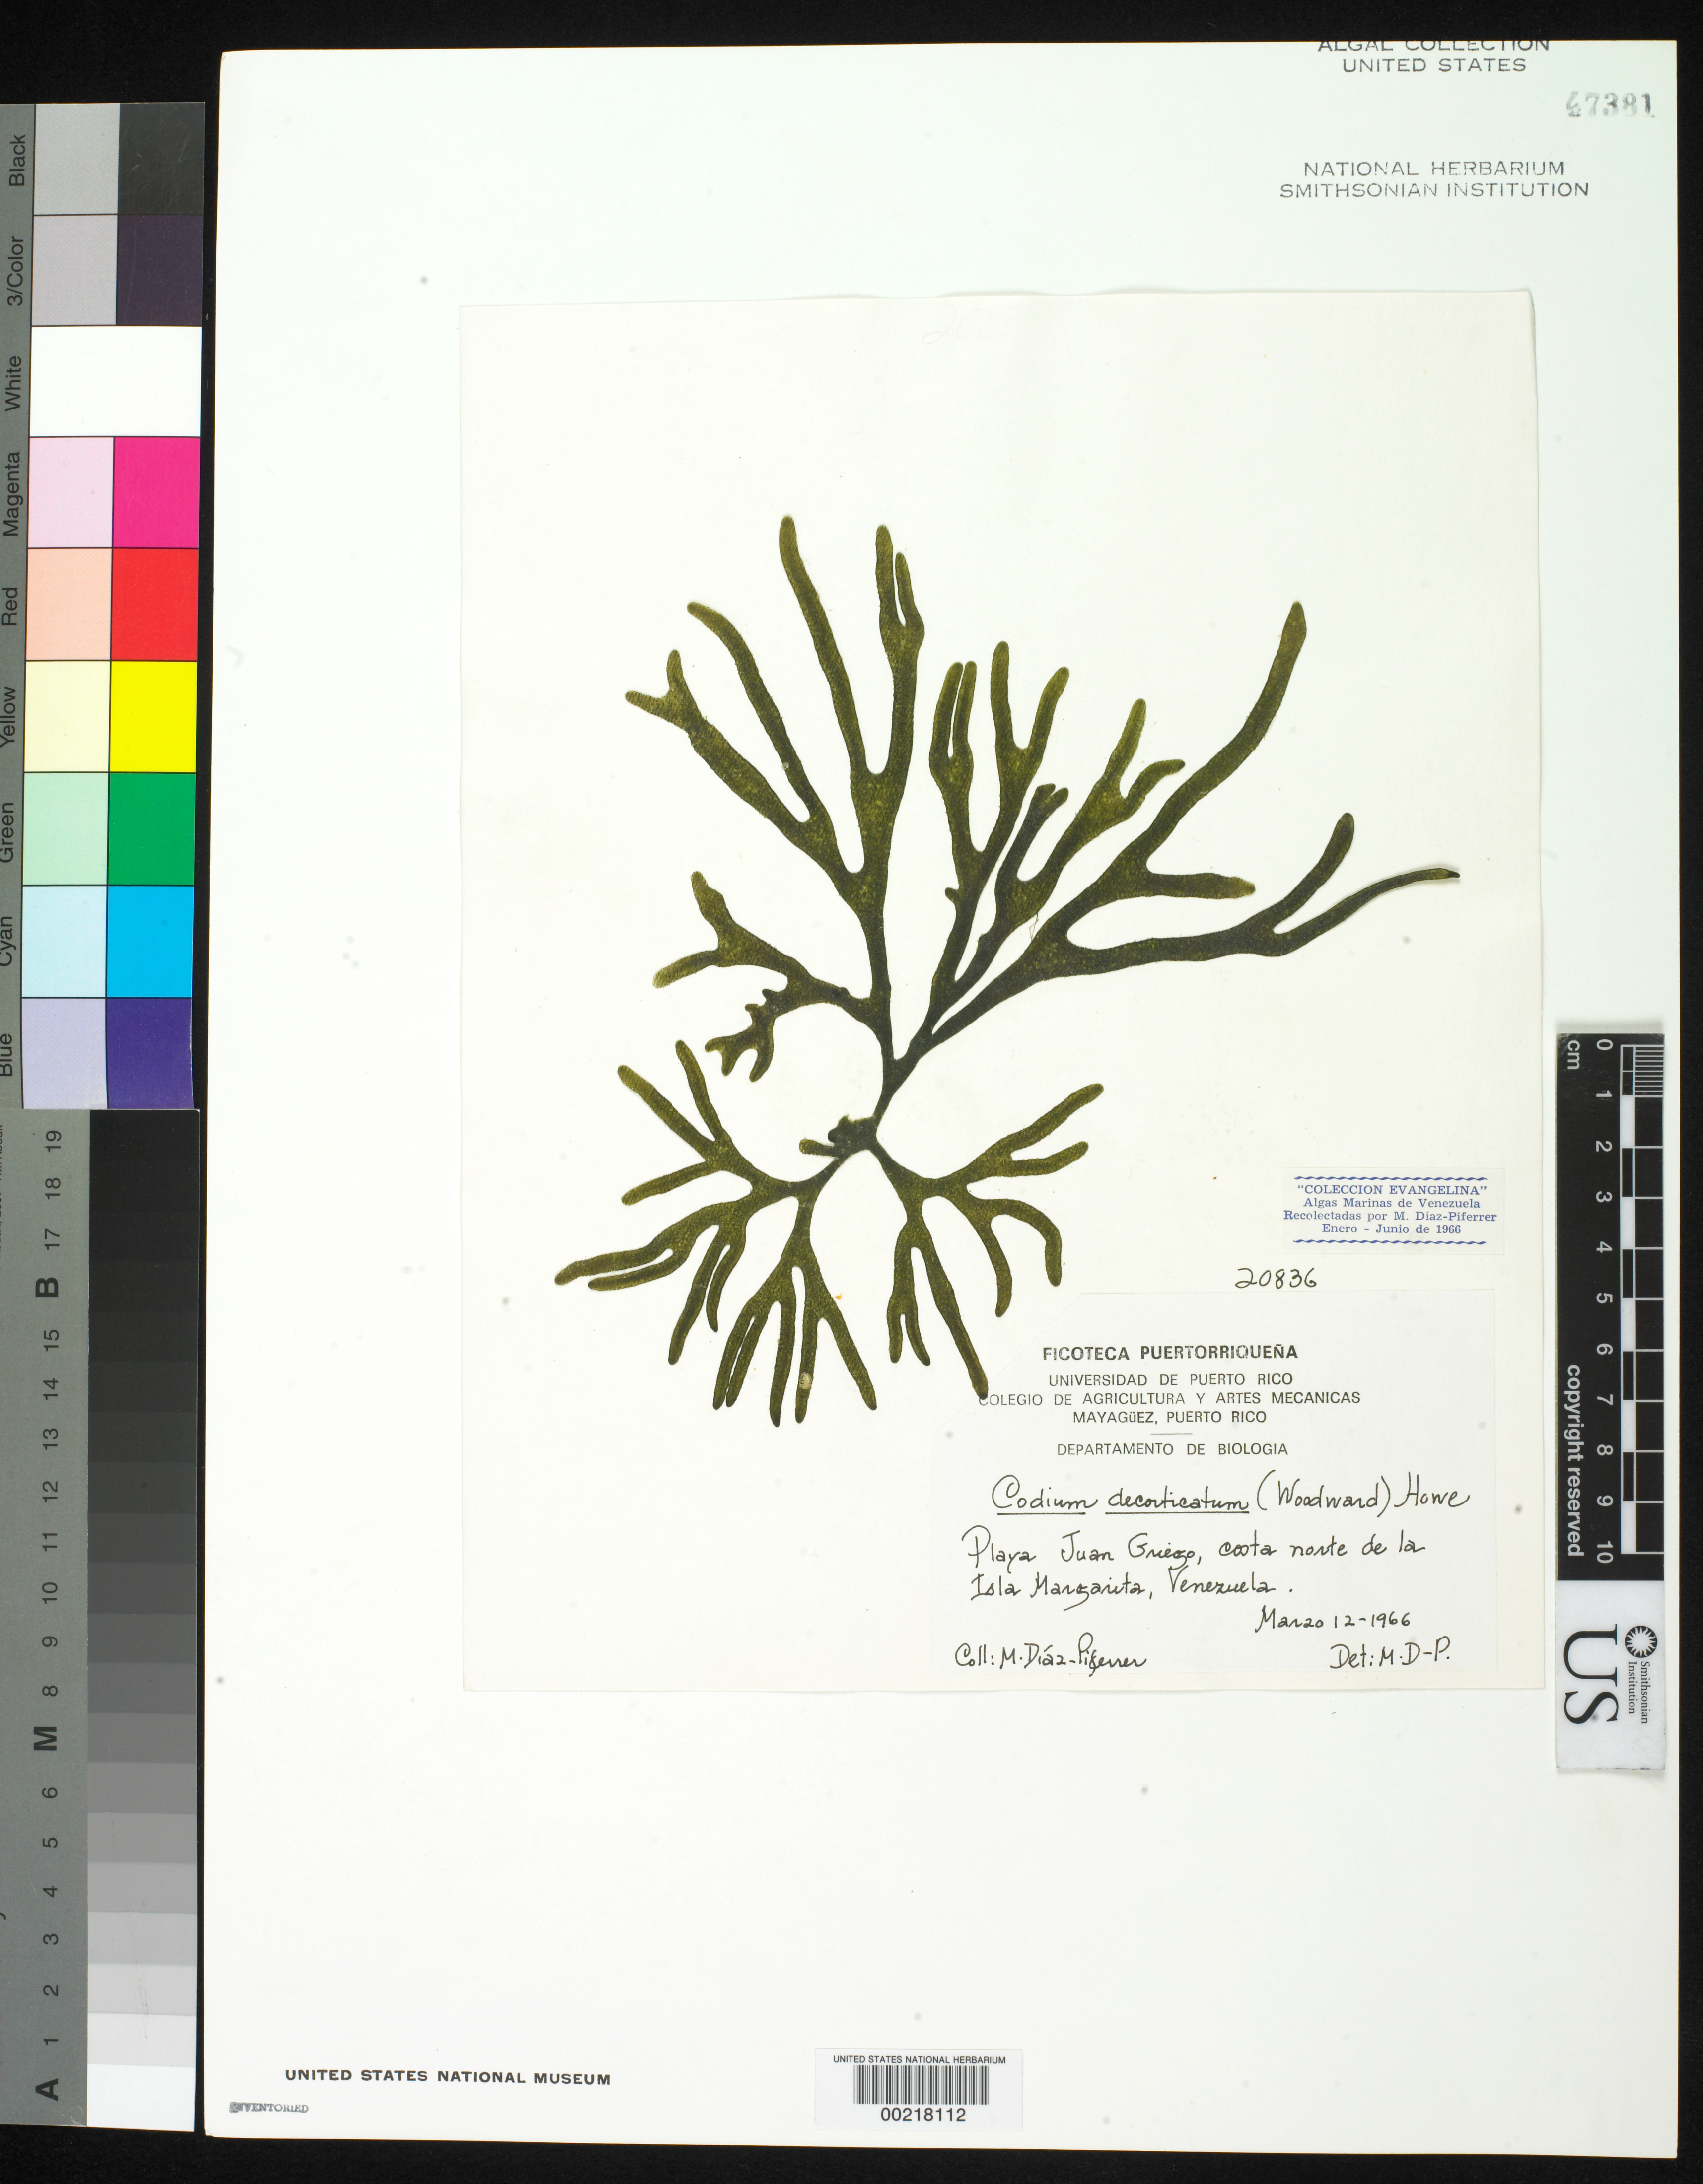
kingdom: Plantae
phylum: Chlorophyta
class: Ulvophyceae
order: Bryopsidales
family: Codiaceae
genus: Codium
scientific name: Codium decorticatum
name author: (Woodw.) M. Howe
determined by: Diaz-Piferrer, M.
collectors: M. Diaz-Piferrer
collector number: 20836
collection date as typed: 12 Mar 1966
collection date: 1966-03-12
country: Venezuela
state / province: Nueva Esparta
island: Margarita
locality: Playa Juan Griego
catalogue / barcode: US 47381